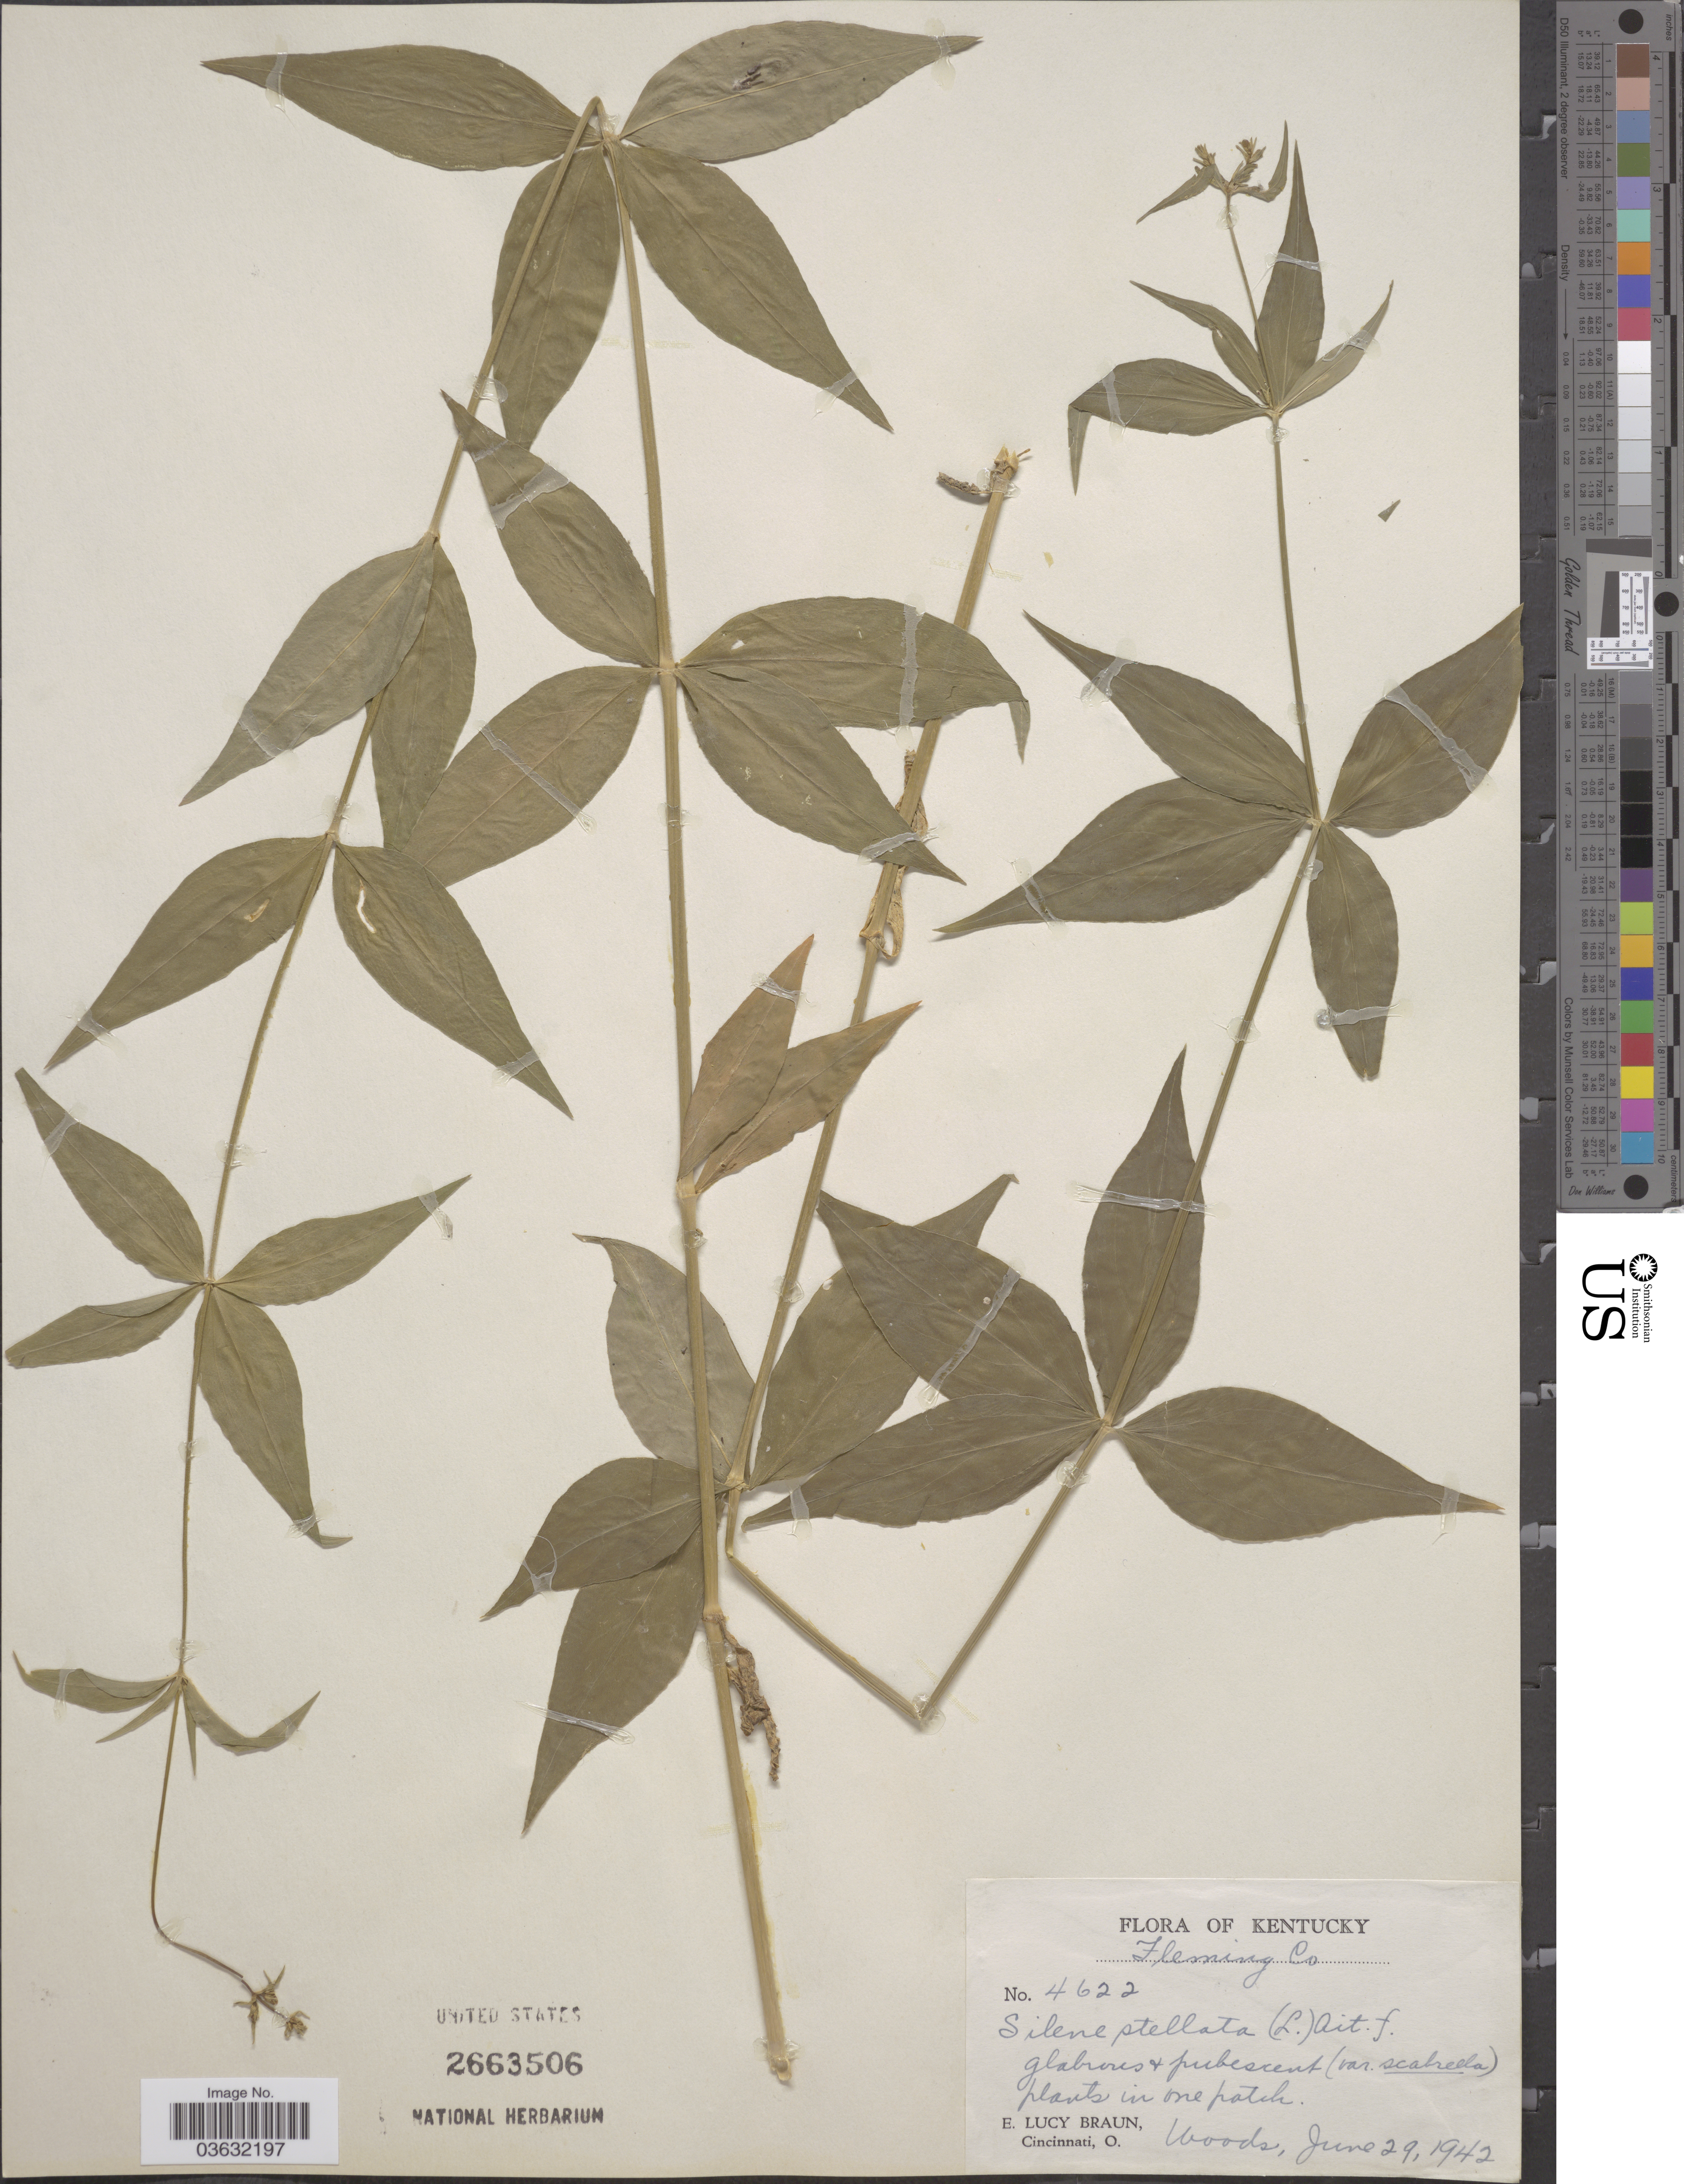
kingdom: Plantae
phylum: Tracheophyta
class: Magnoliopsida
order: Caryophyllales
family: Caryophyllaceae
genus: Silene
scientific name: Silene stellata var. scabrella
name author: (Nieuwl.) E.J. Palmer & Steyerm.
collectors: E. L. Braun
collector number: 4622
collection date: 1942-06-29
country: United States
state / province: Kentucky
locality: Fleming Co.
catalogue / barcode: US 2663506